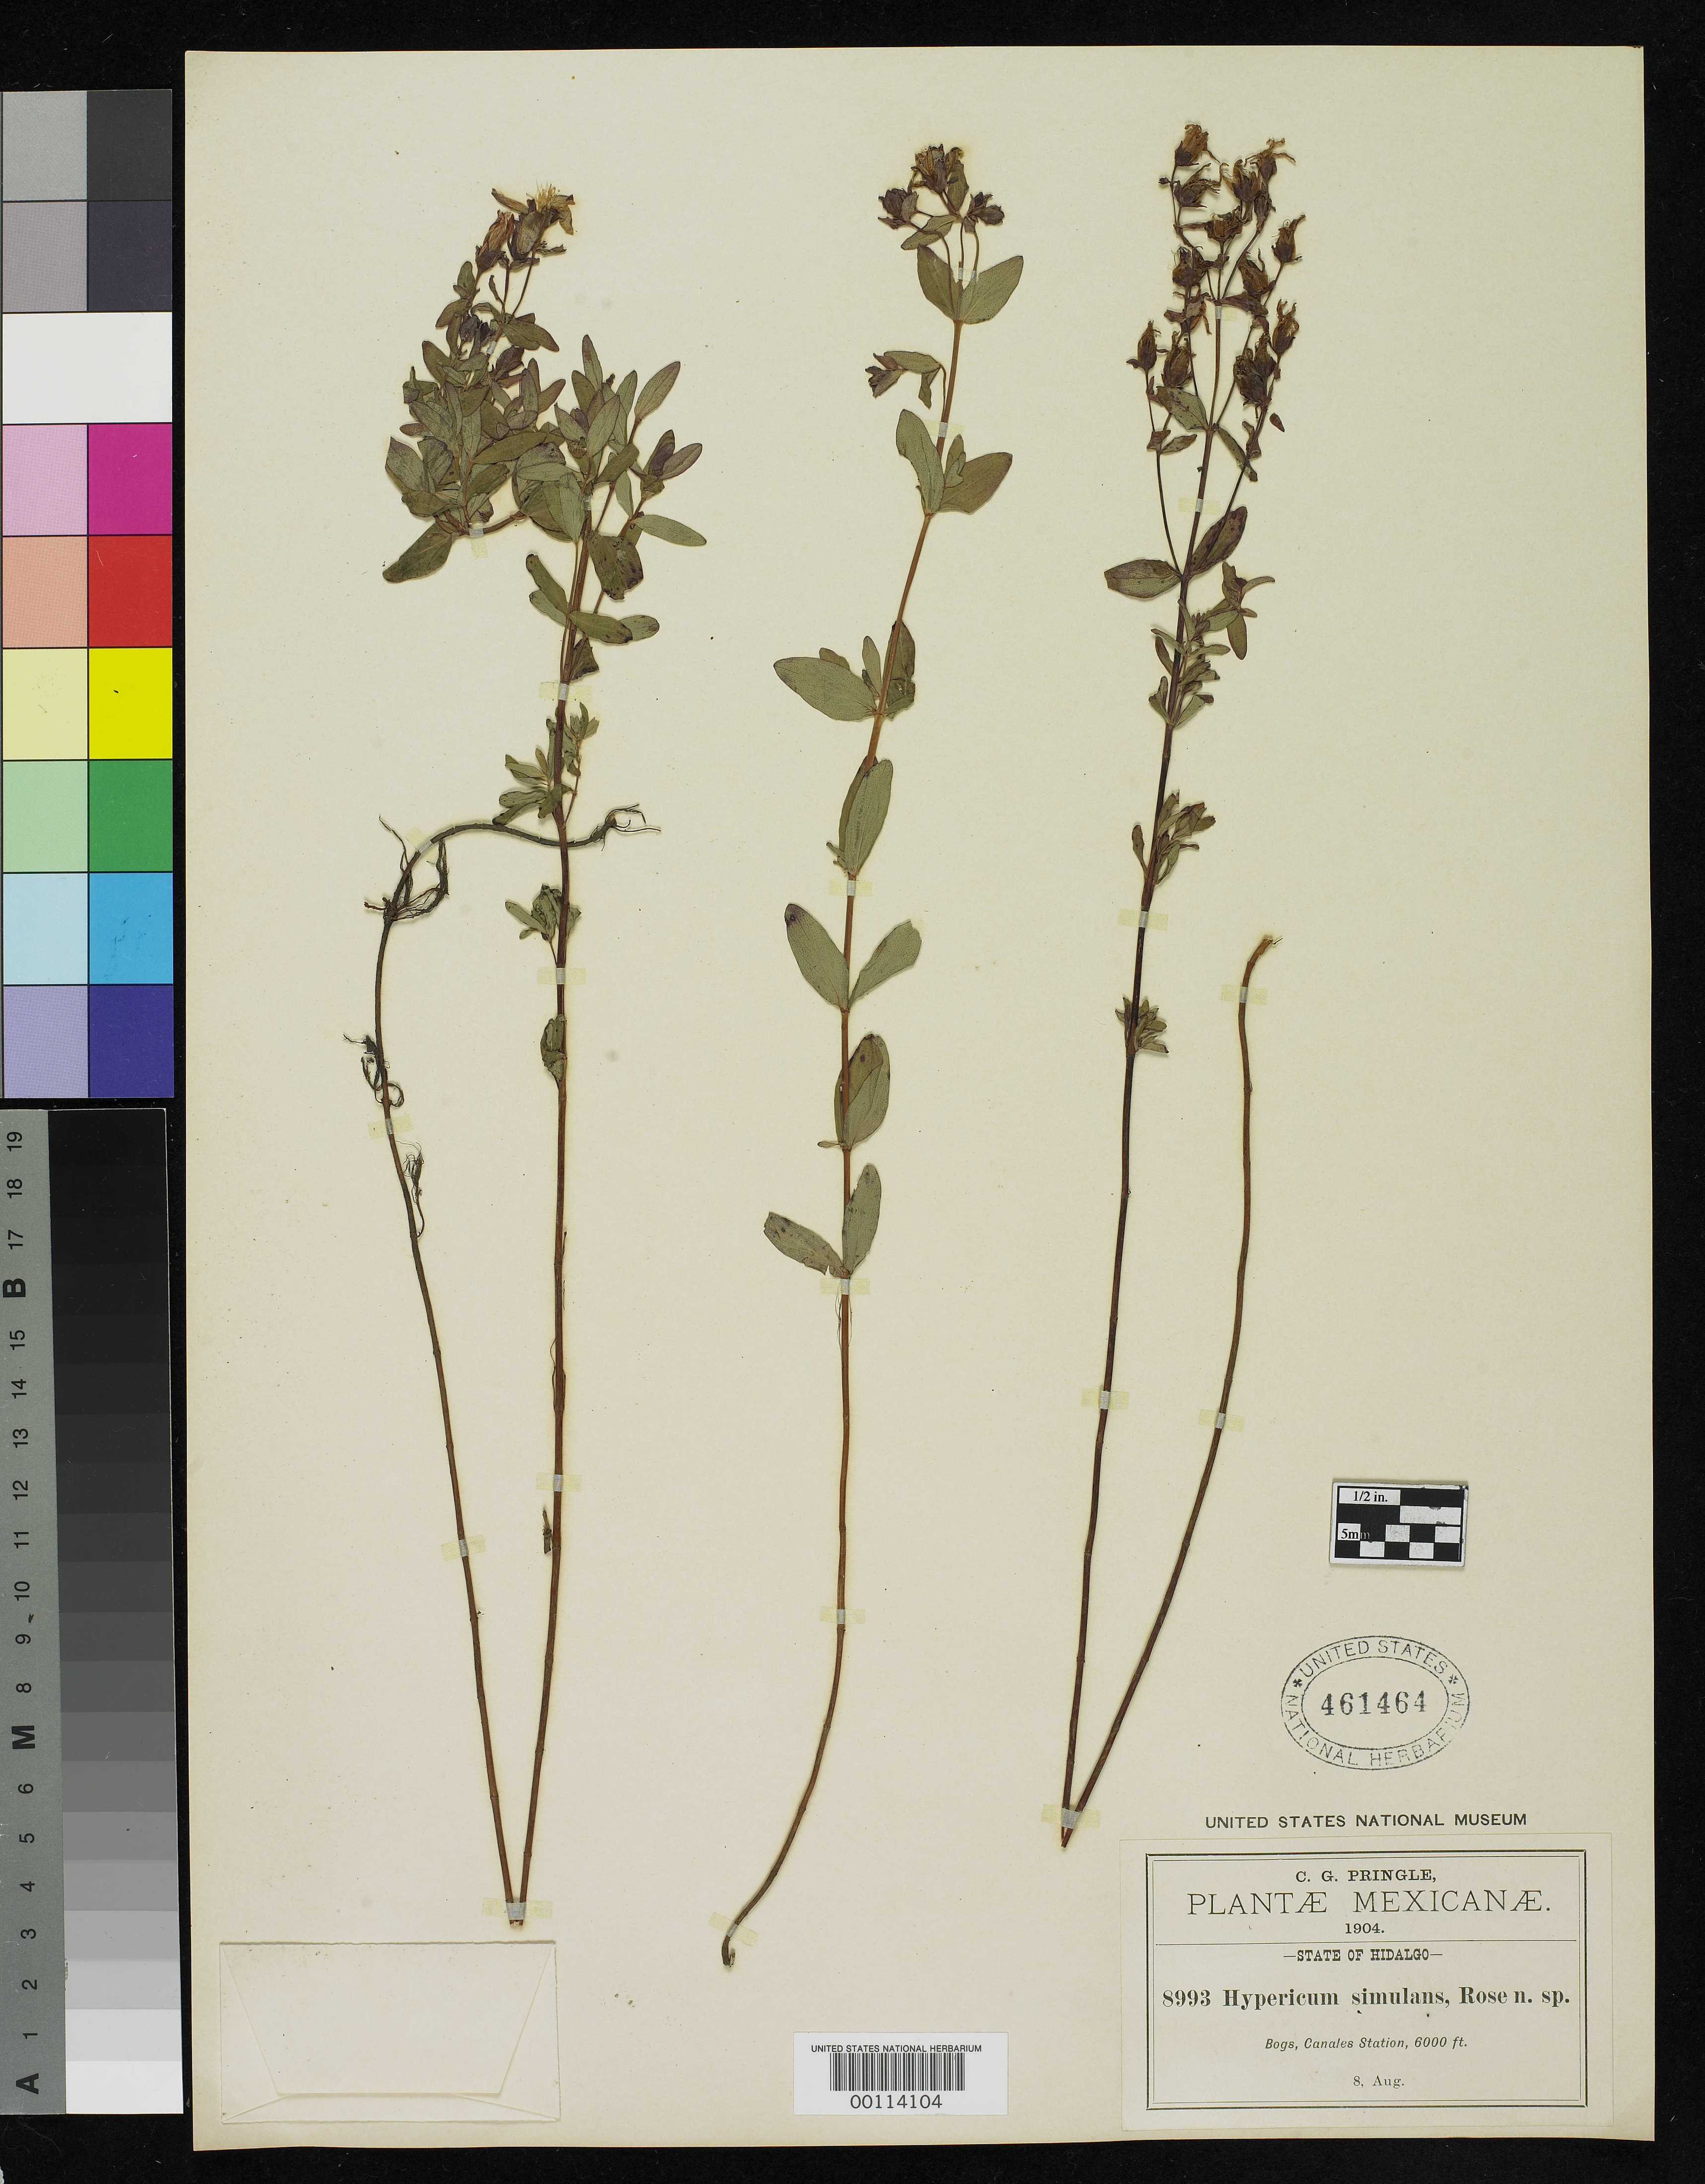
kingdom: Plantae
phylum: Tracheophyta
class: Magnoliopsida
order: Malpighiales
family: Hypericaceae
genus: Hypericum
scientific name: Hypericum simulans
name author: Rose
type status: Possible Holotype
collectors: C. G. Pringle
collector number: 8993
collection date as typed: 08 Aug 1904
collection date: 1904-08-08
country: Mexico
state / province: Hidalgo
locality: Near Canales.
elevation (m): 1829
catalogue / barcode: US 461464